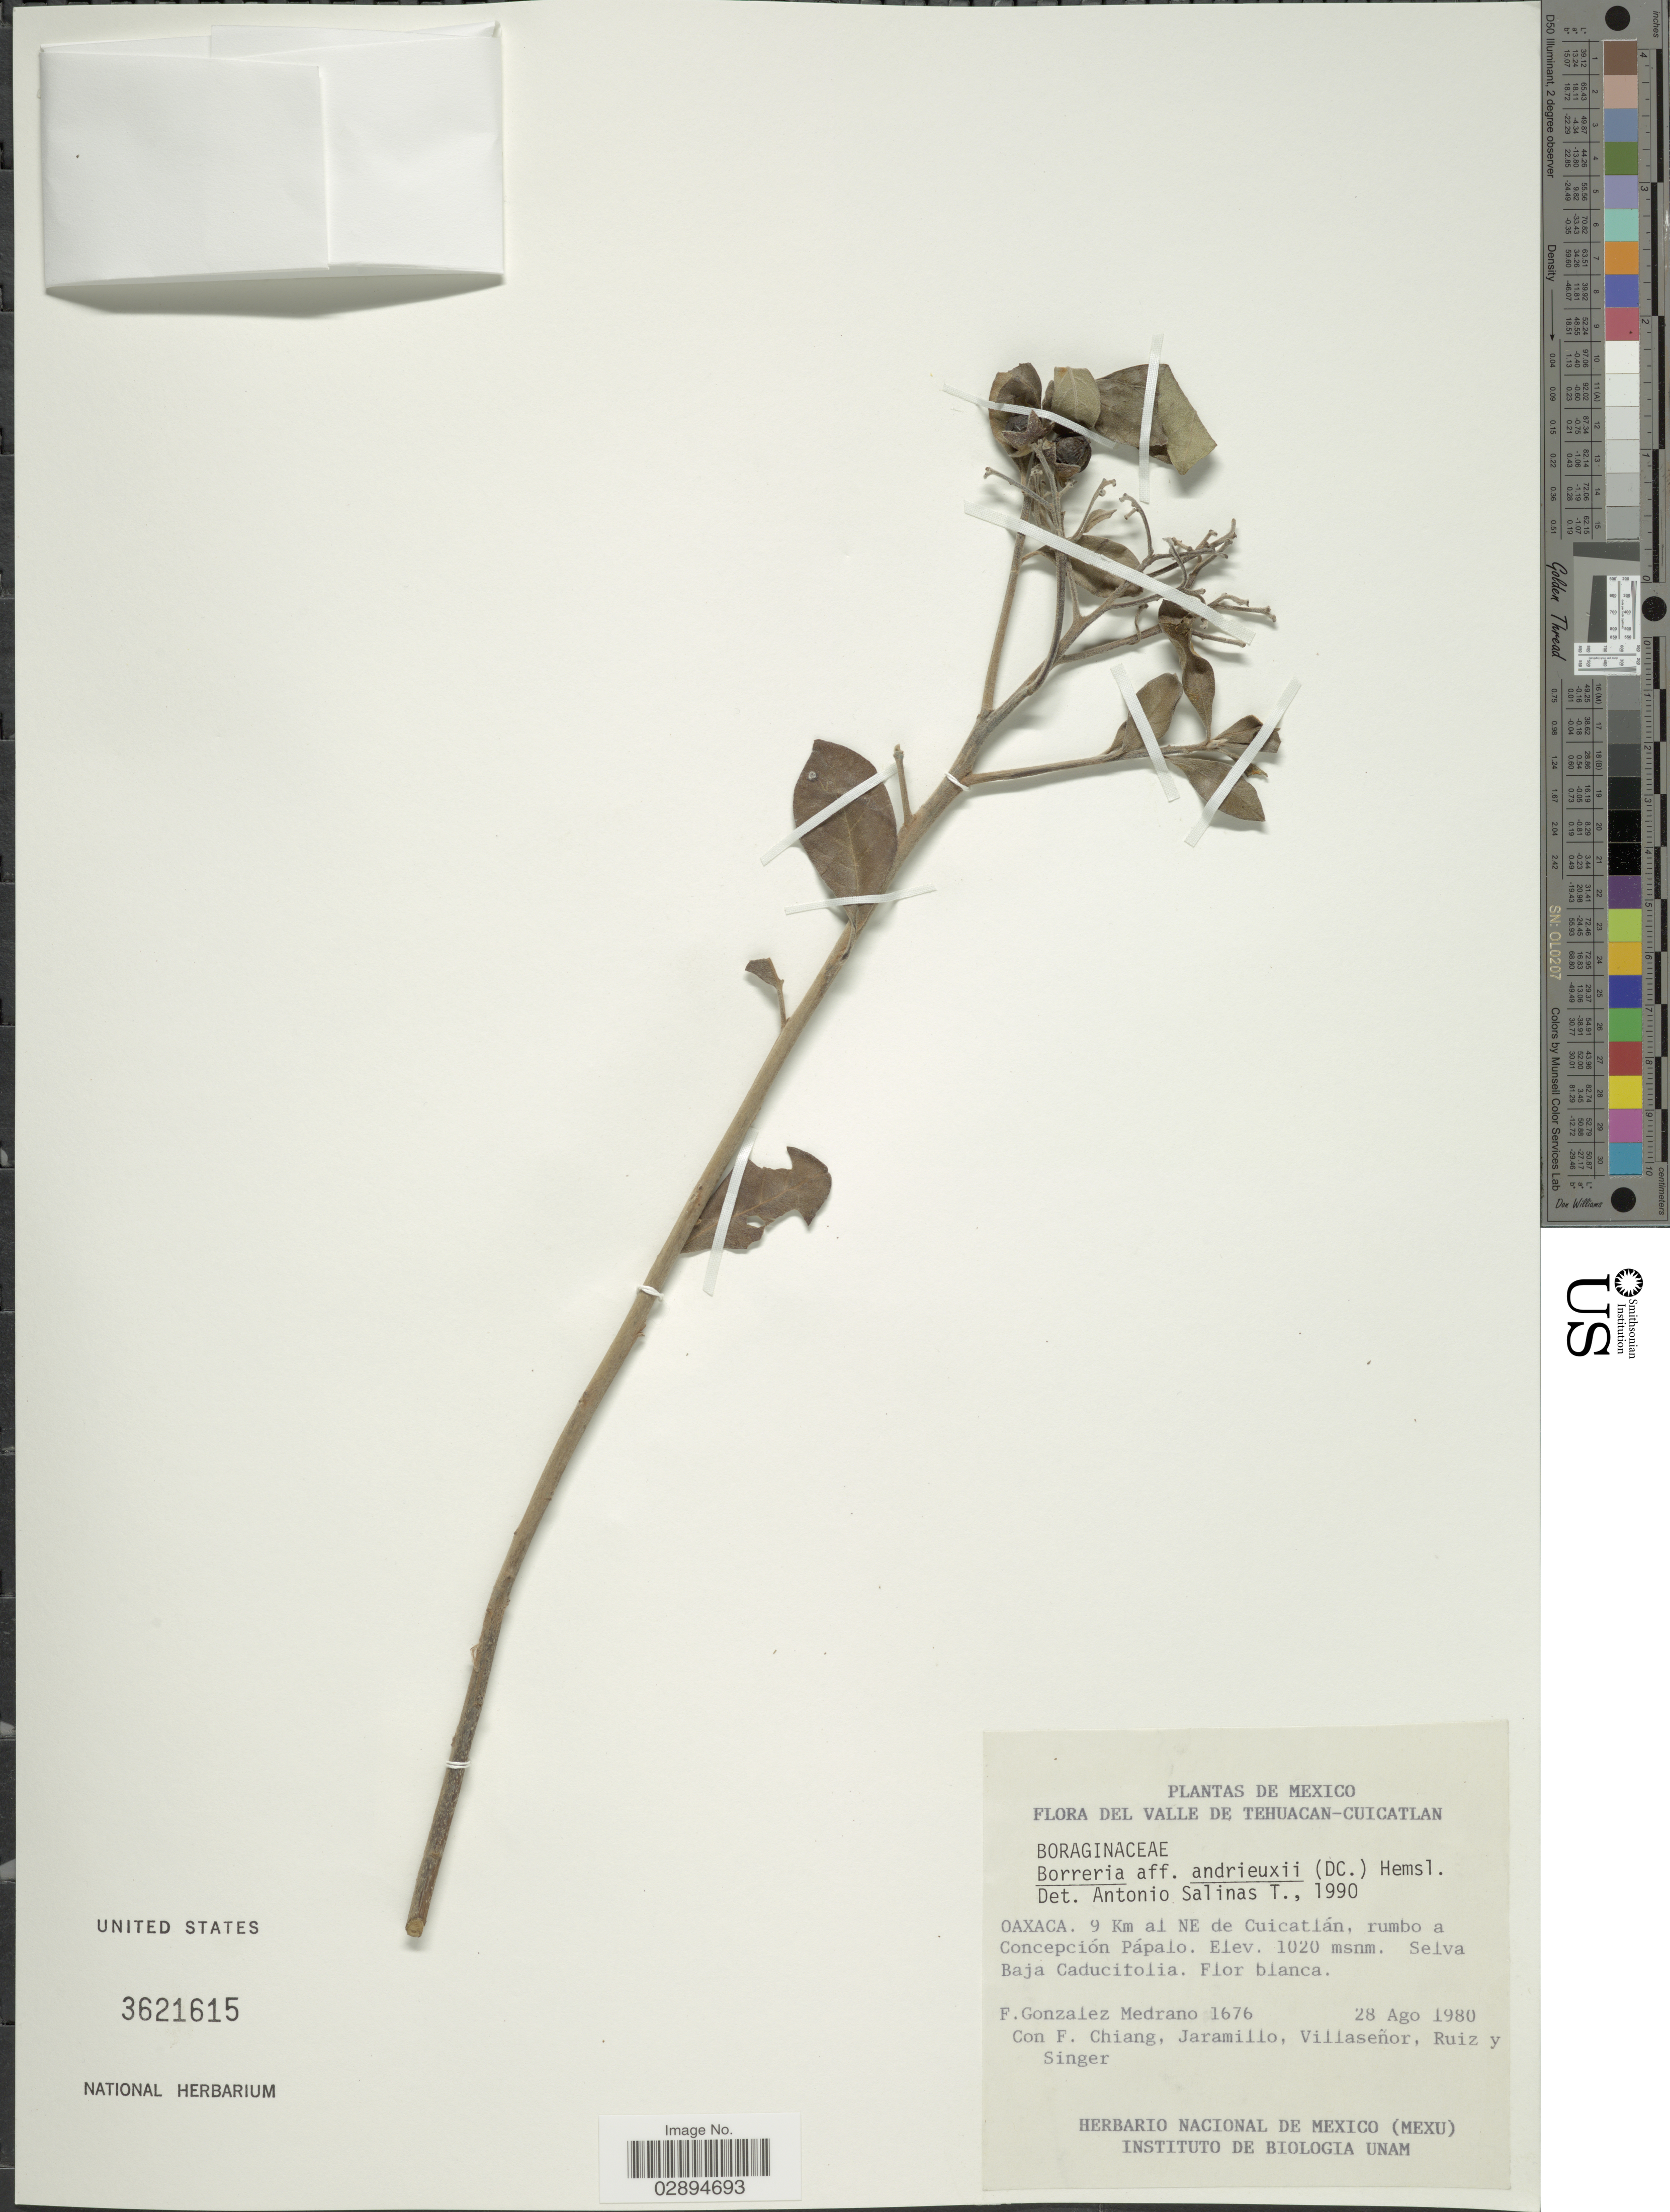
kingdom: Plantae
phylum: Tracheophyta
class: Magnoliopsida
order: Boraginales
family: Ehretiaceae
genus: Bourreria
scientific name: Bourreria andrieuxii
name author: Hemsl.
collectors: F. Medrano, F. Chiang C., Jaramillo, --, -. Villaseñor & et al.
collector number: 1676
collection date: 1980-08-28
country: Mexico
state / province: Oaxaca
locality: Valle de Tehuacan - Cuicatlan. 9 Km al NE de Cuicatlán, rumbo a Concepión Pápalo.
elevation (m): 1020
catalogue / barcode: US 3621615